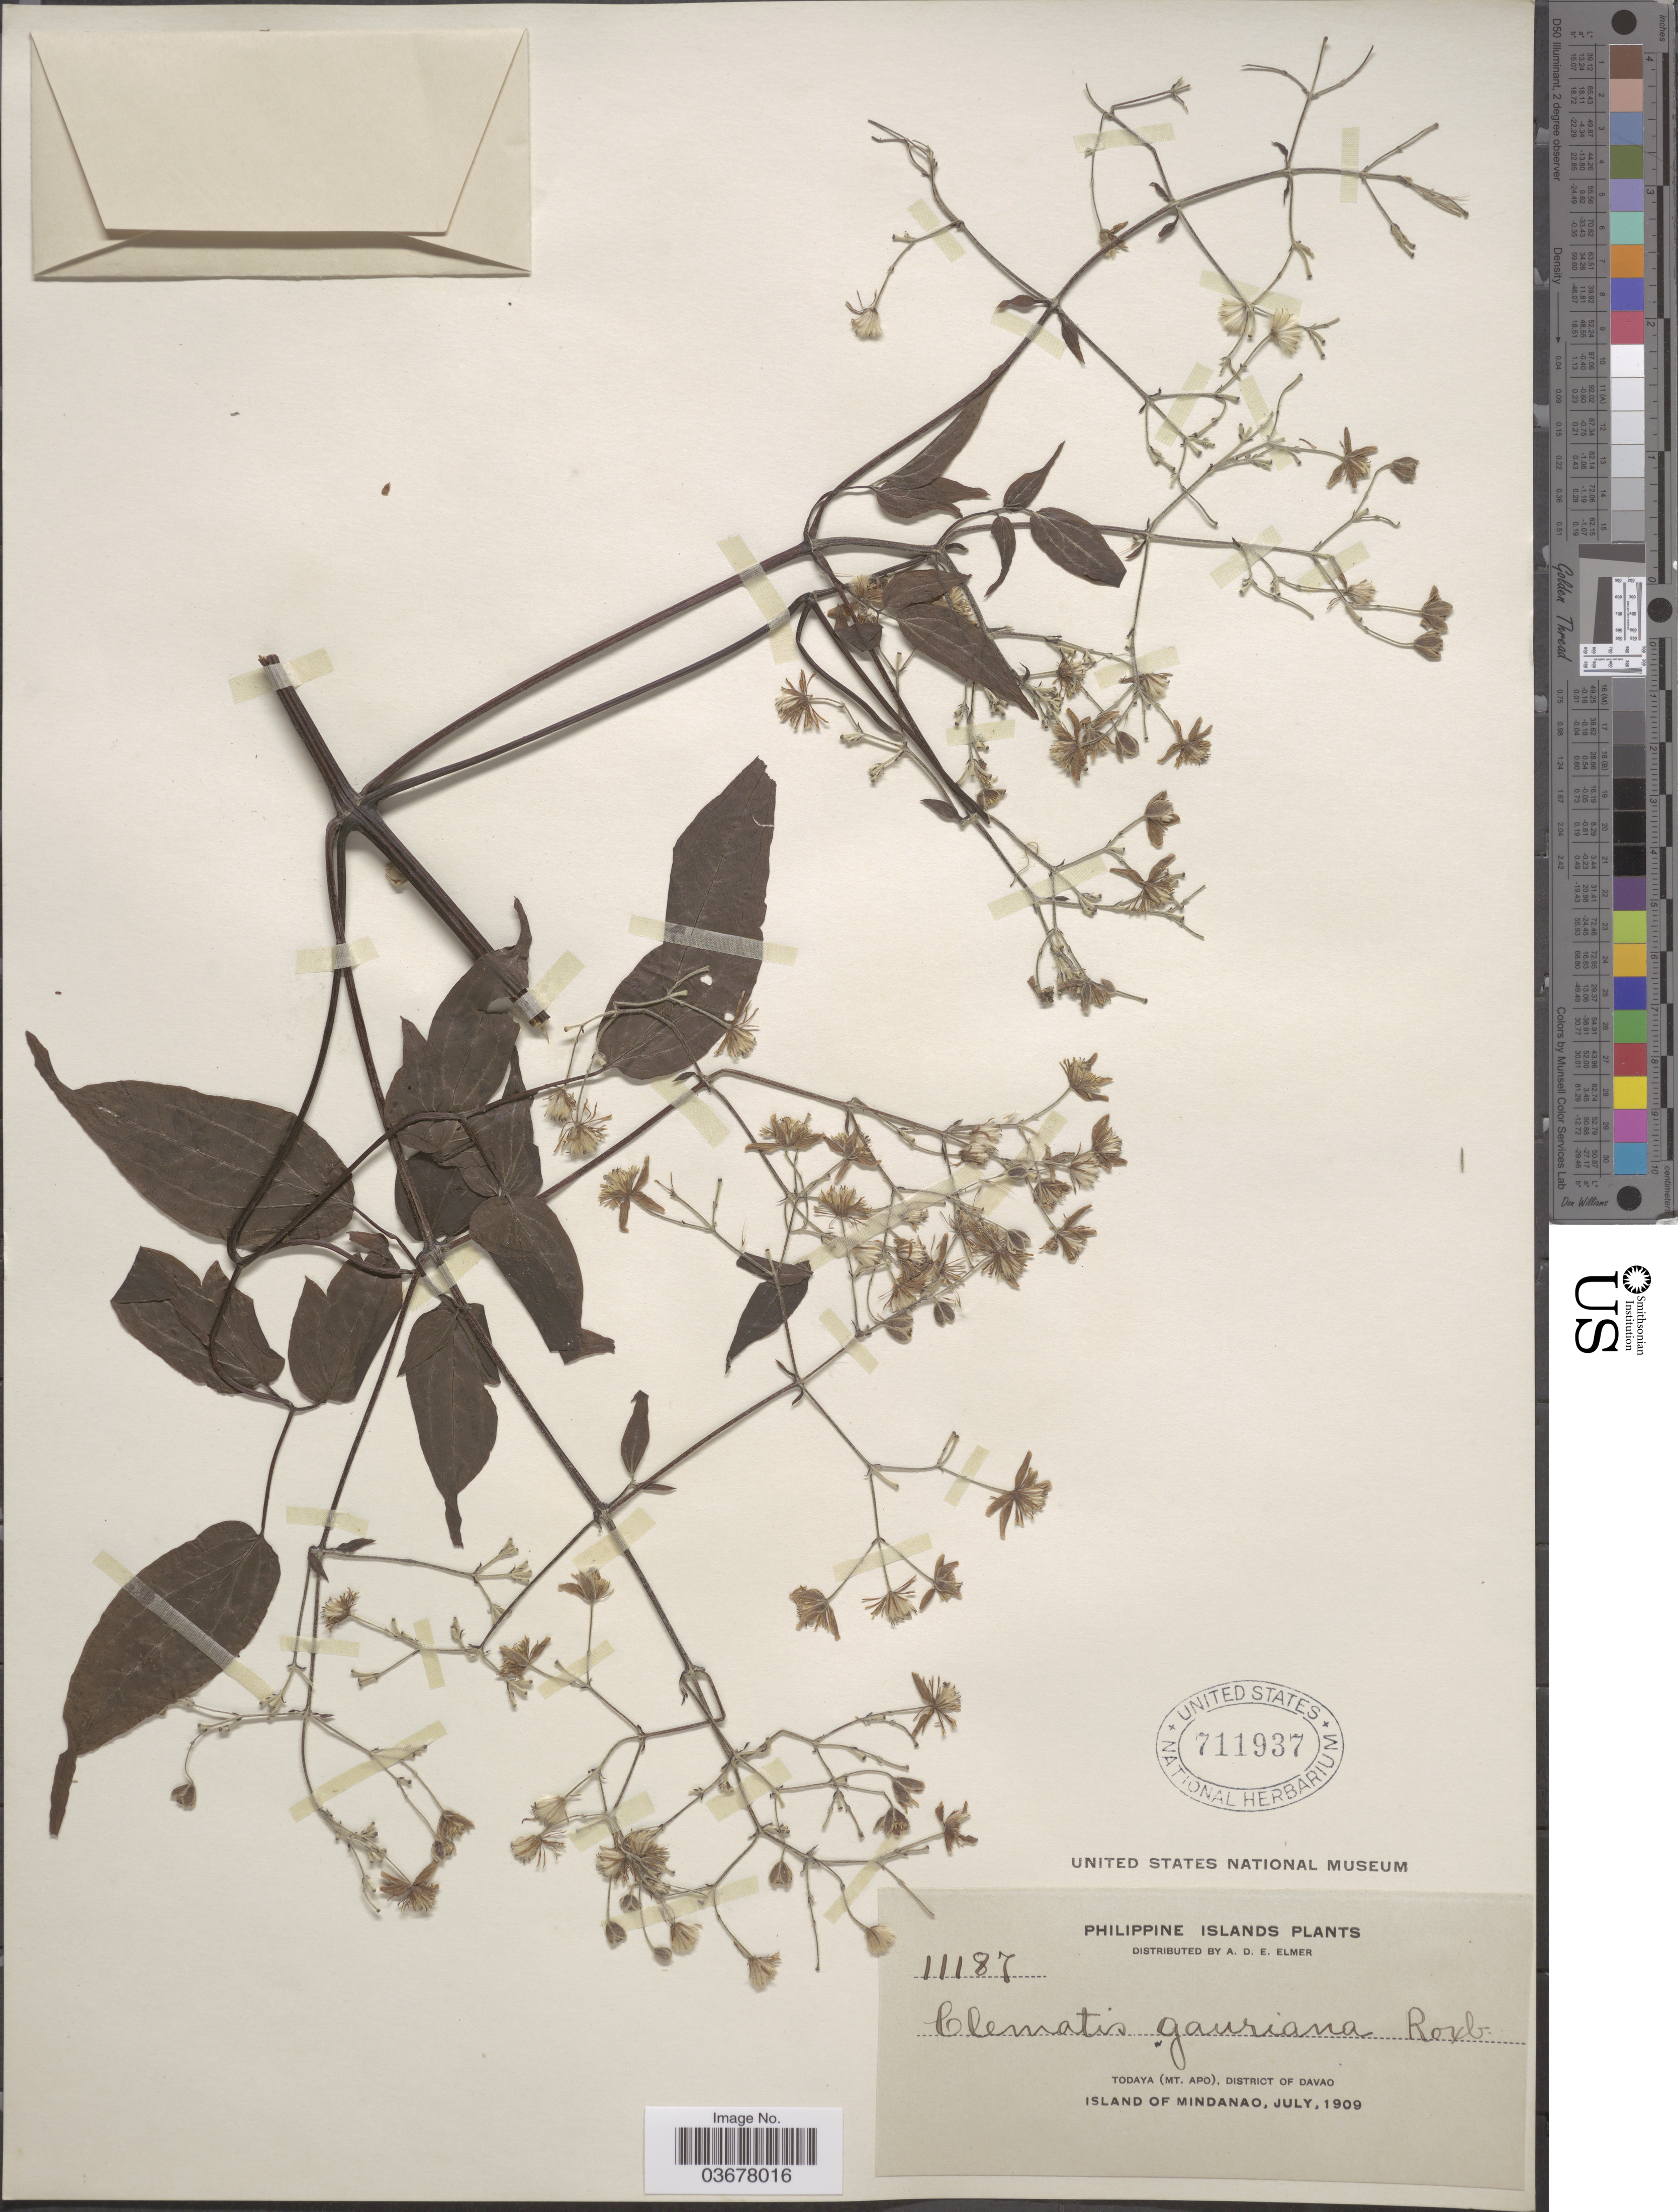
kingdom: Plantae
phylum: Tracheophyta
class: Magnoliopsida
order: Ranunculales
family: Ranunculaceae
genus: Clematis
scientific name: Clematis gouriana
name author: Roxb. ex DC.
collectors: A. D. E. Elmer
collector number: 11187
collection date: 1909-07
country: Philippines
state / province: Davao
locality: Philippine Islands. Todaya (Mt. Apo), District of Davao. Island of Mindanao.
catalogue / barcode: US 711937